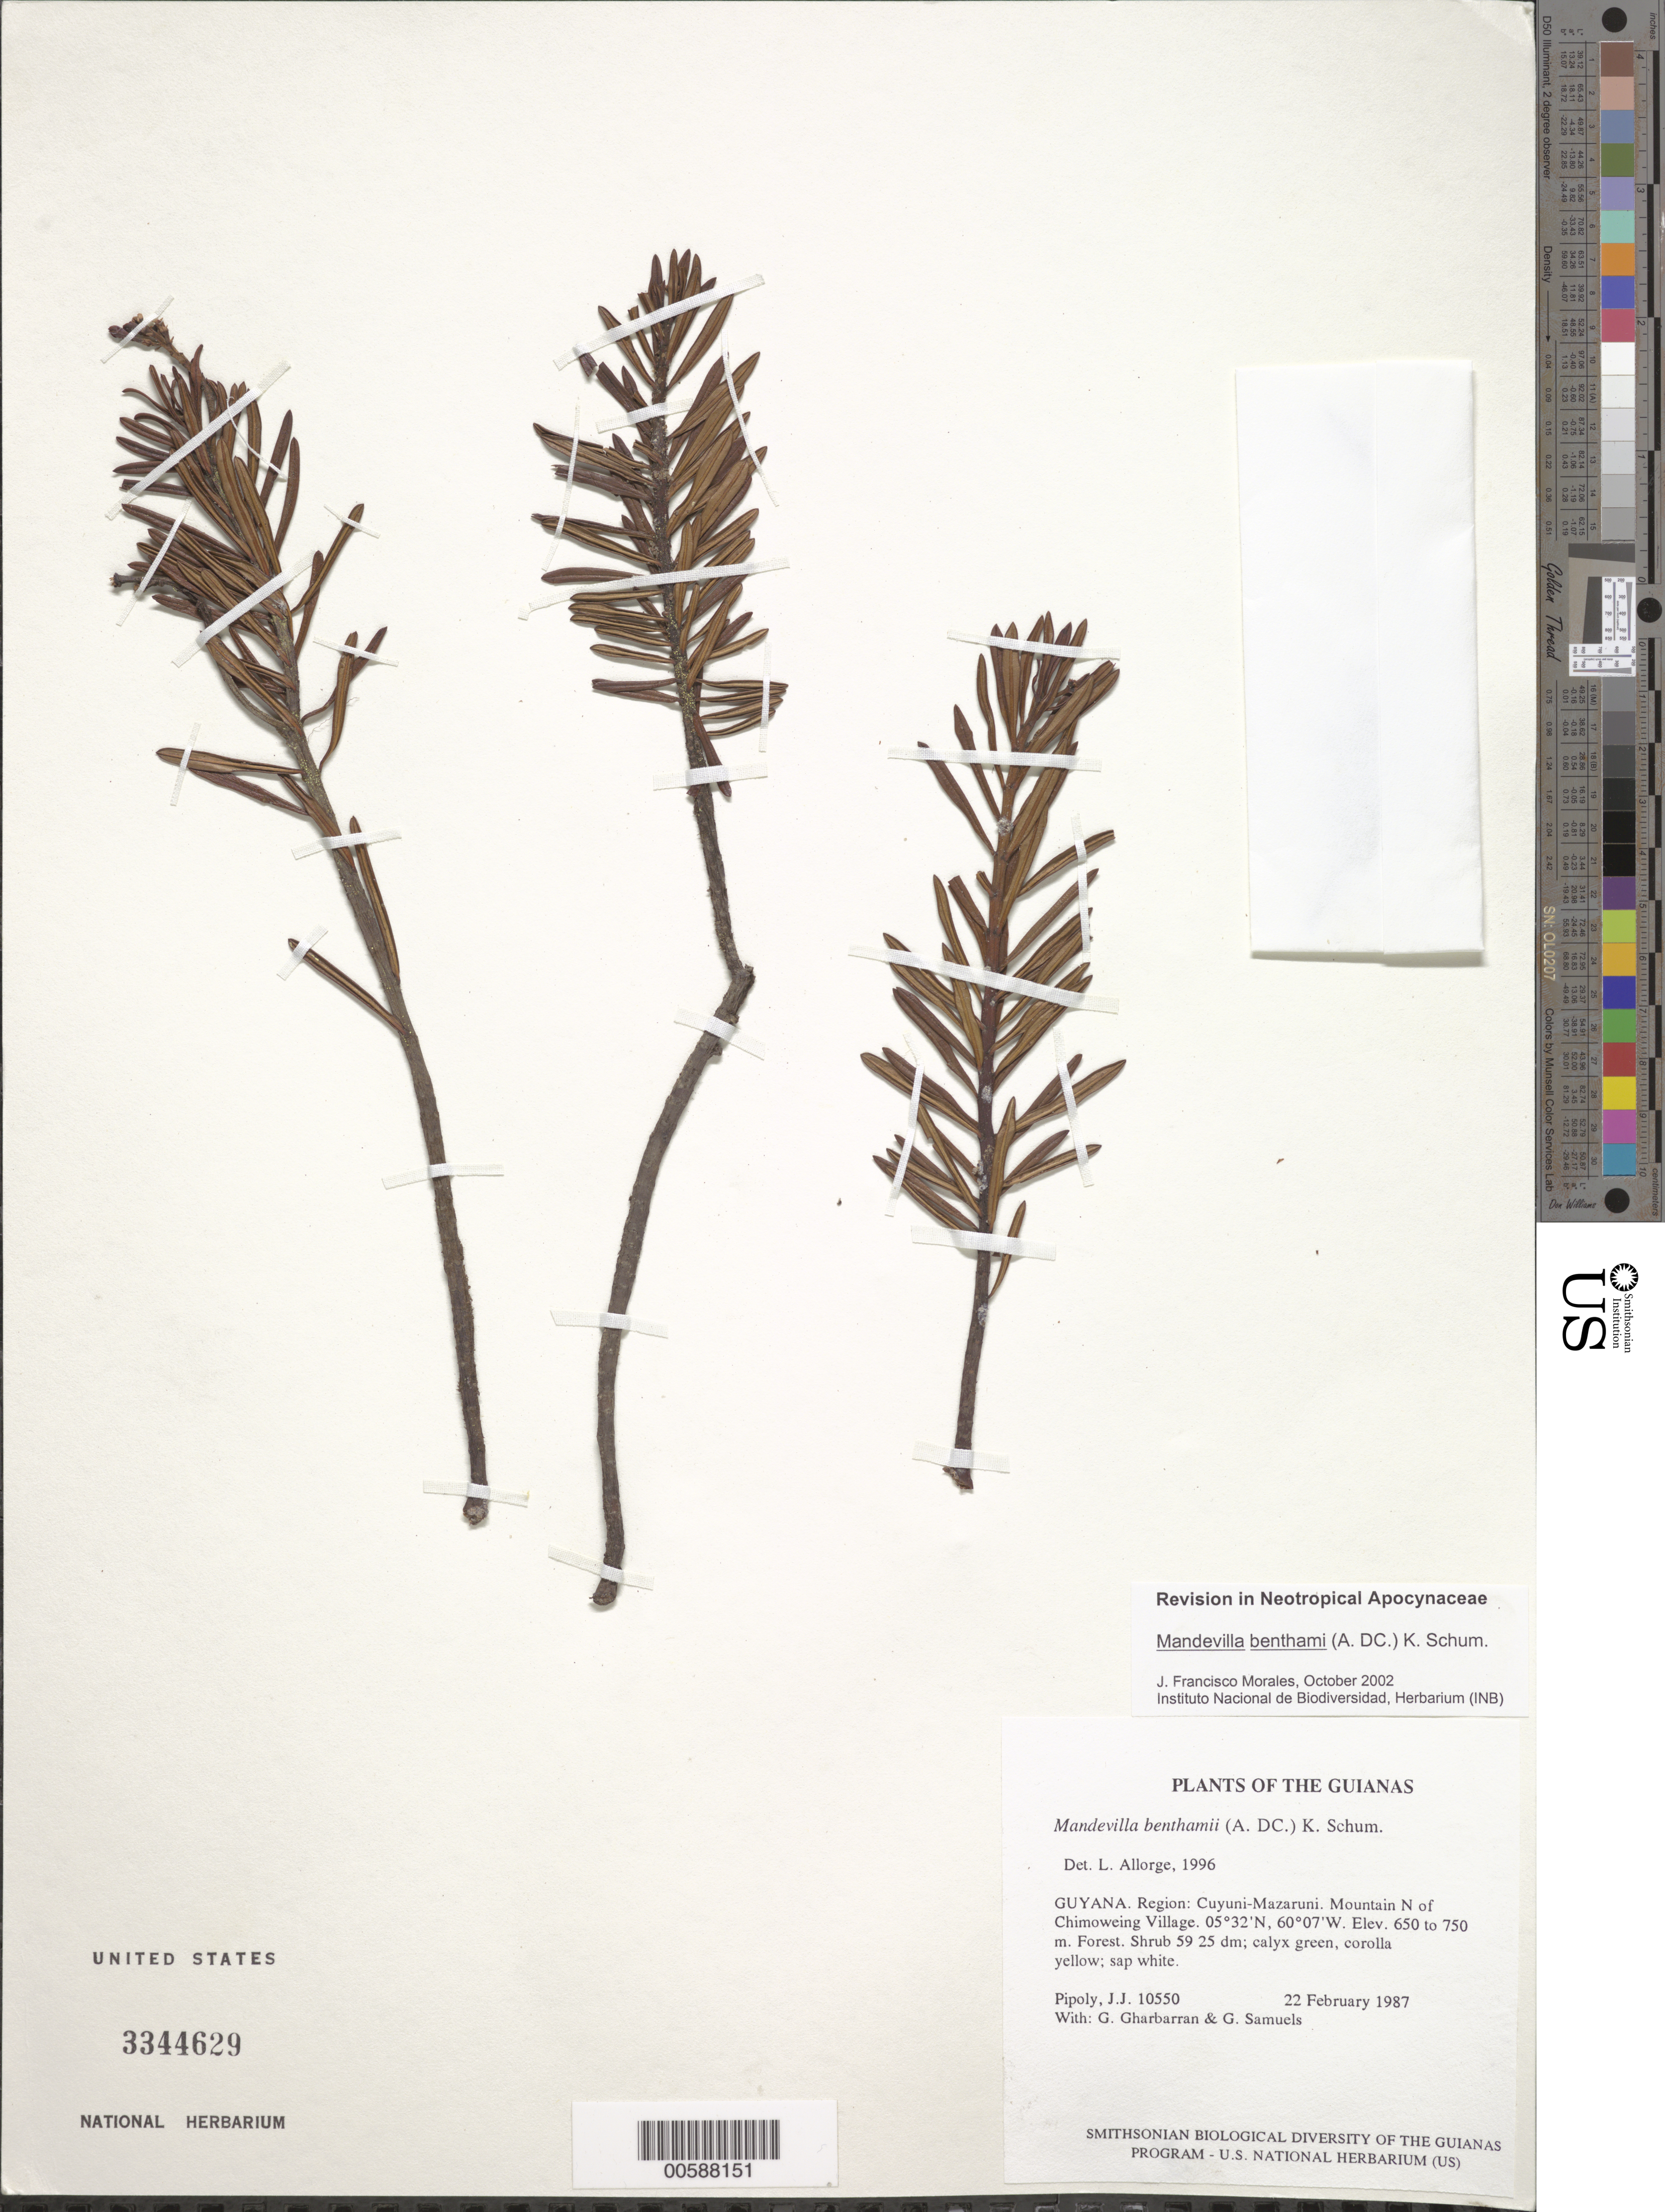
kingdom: Plantae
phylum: Tracheophyta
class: Magnoliopsida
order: Gentianales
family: Apocynaceae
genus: Mandevilla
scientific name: Mandevilla benthamii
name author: (A. DC.) K. Schum.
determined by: Morales, J. F.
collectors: J. J. Pipoly, G. Gharbarran & G. Samuels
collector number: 10550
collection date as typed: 22 February 1987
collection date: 1987-02-22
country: Guyana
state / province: Cuyuni-Mazaruni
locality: Mountain N of Chinoweing Village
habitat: Forest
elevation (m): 650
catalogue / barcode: US 3344629